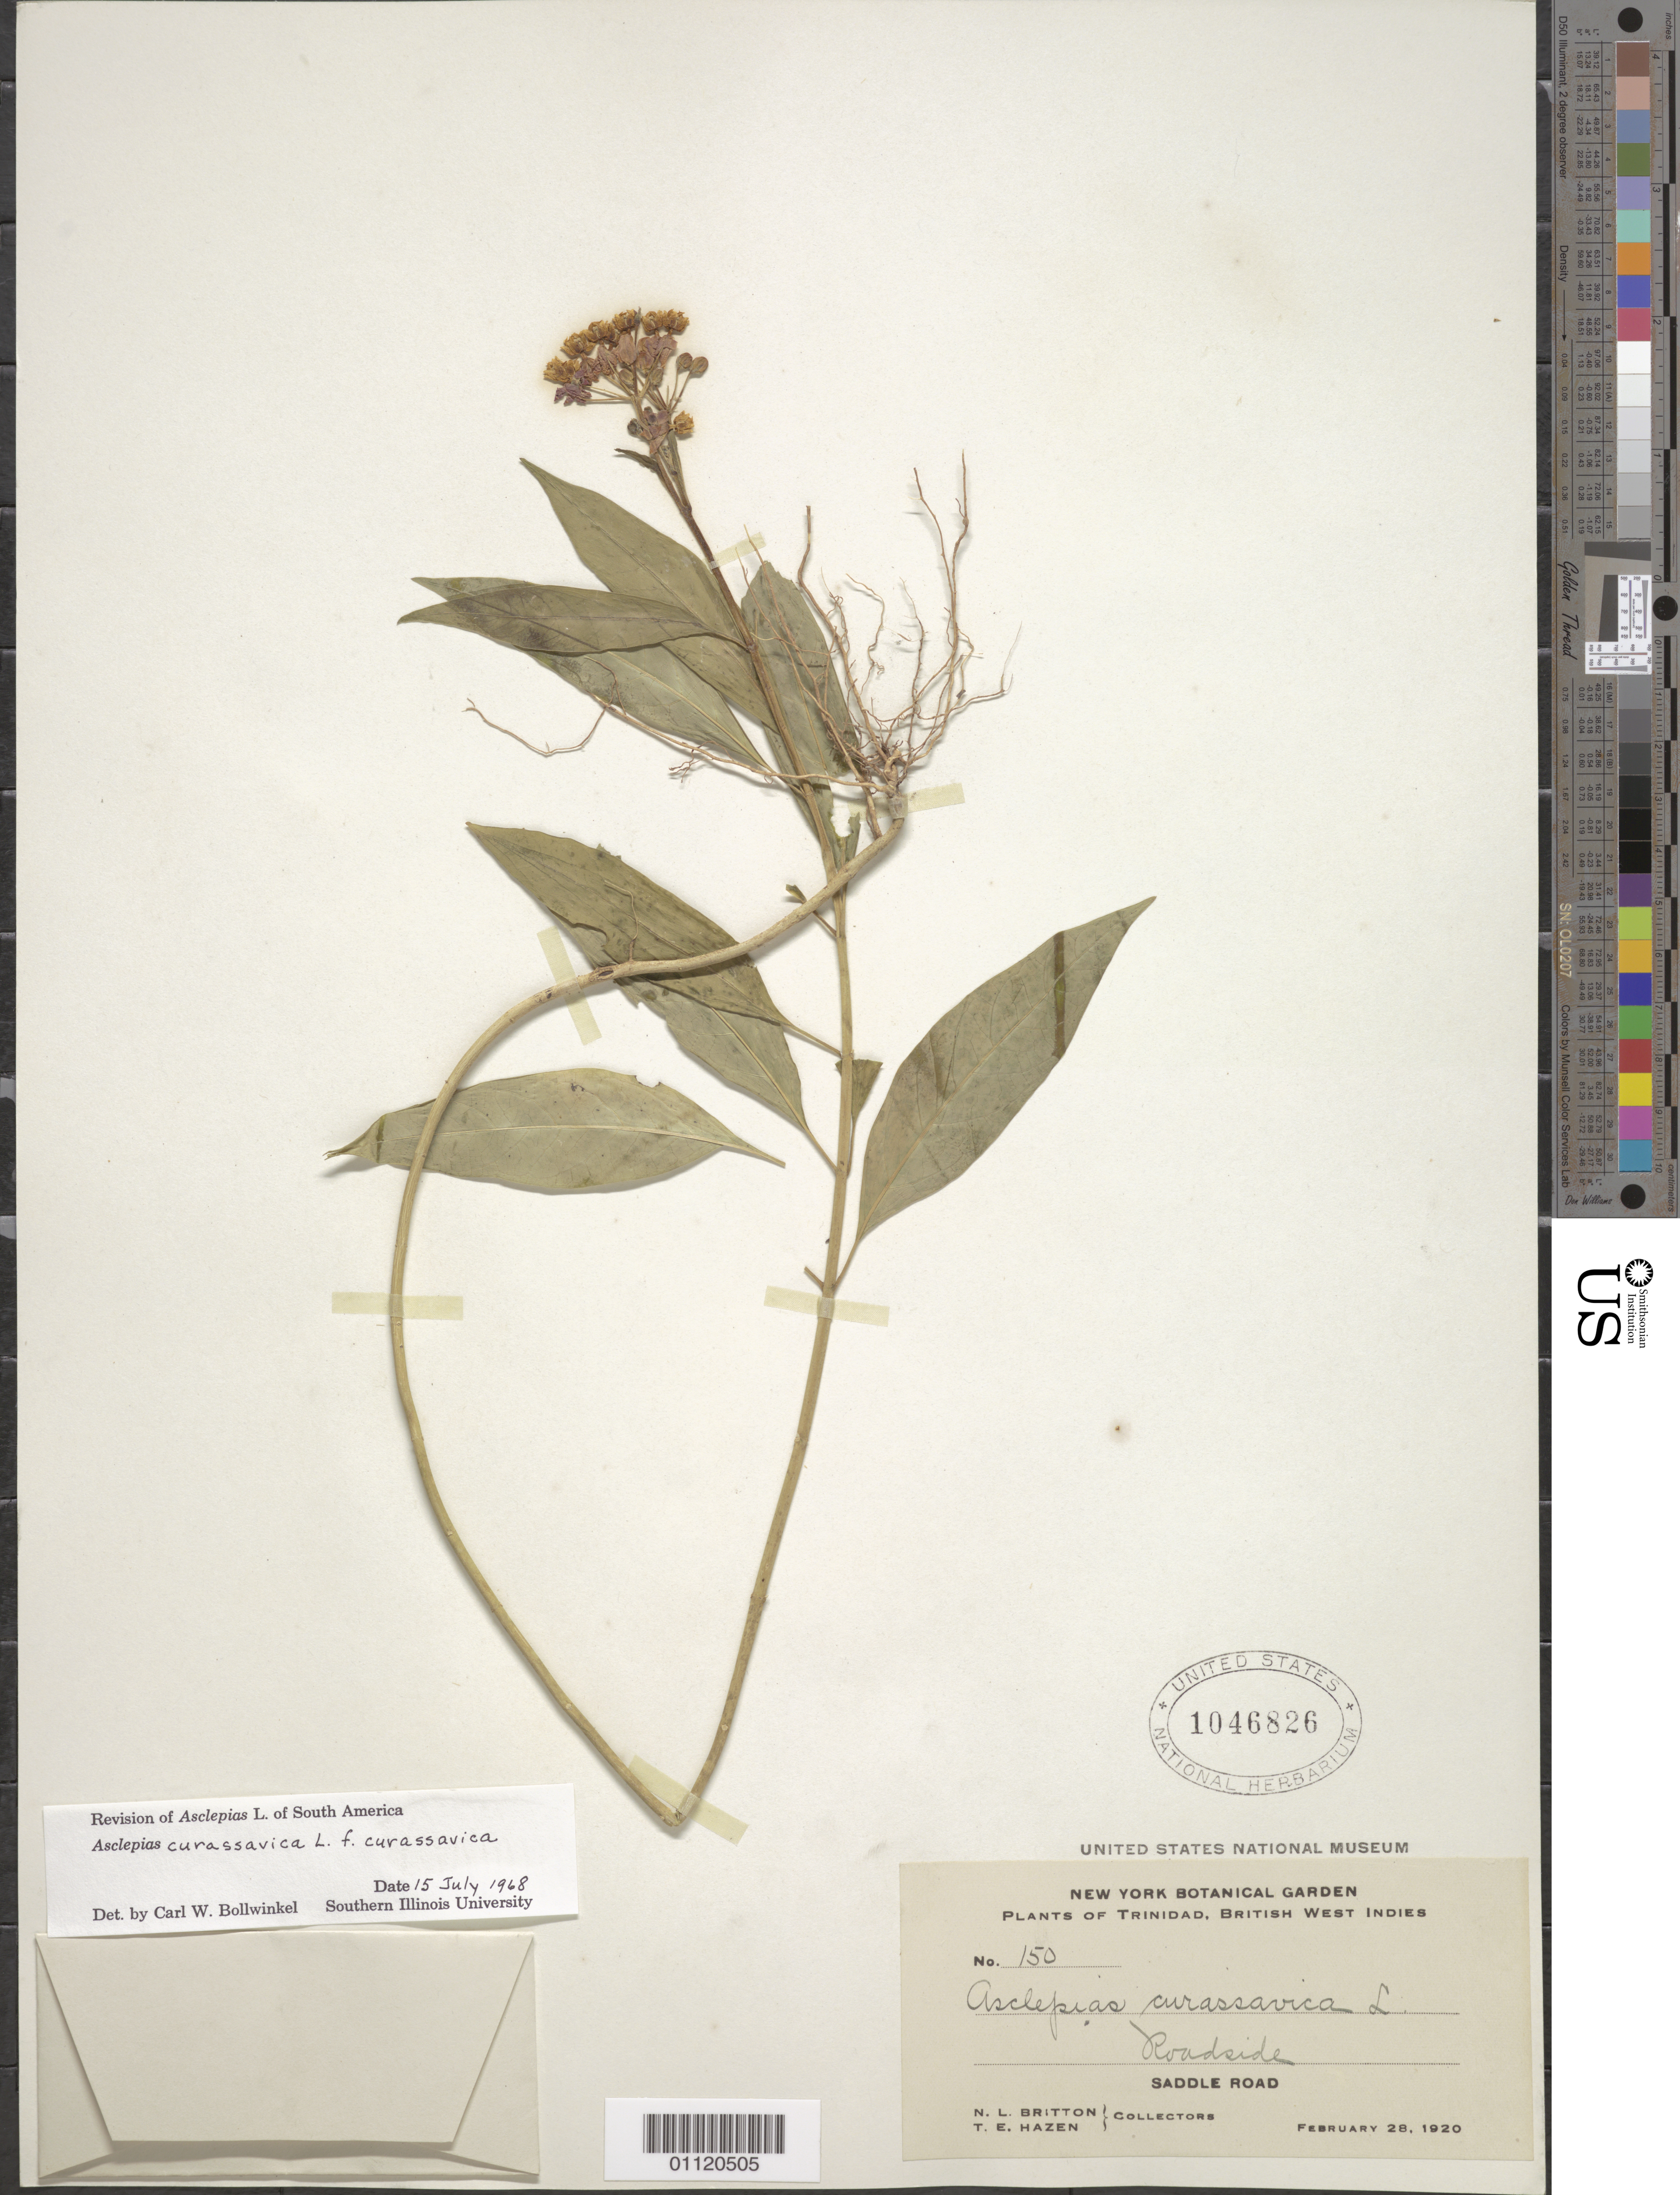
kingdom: Plantae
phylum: Tracheophyta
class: Magnoliopsida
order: Gentianales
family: Apocynaceae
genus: Asclepias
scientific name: Asclepias curassavica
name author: L.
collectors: N. Britton & T. E. Hazen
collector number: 150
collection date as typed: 28 Feb 1920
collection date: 1920-02-28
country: Trinidad and Tobago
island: Trinidad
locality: Saddle Road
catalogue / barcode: US 1046826